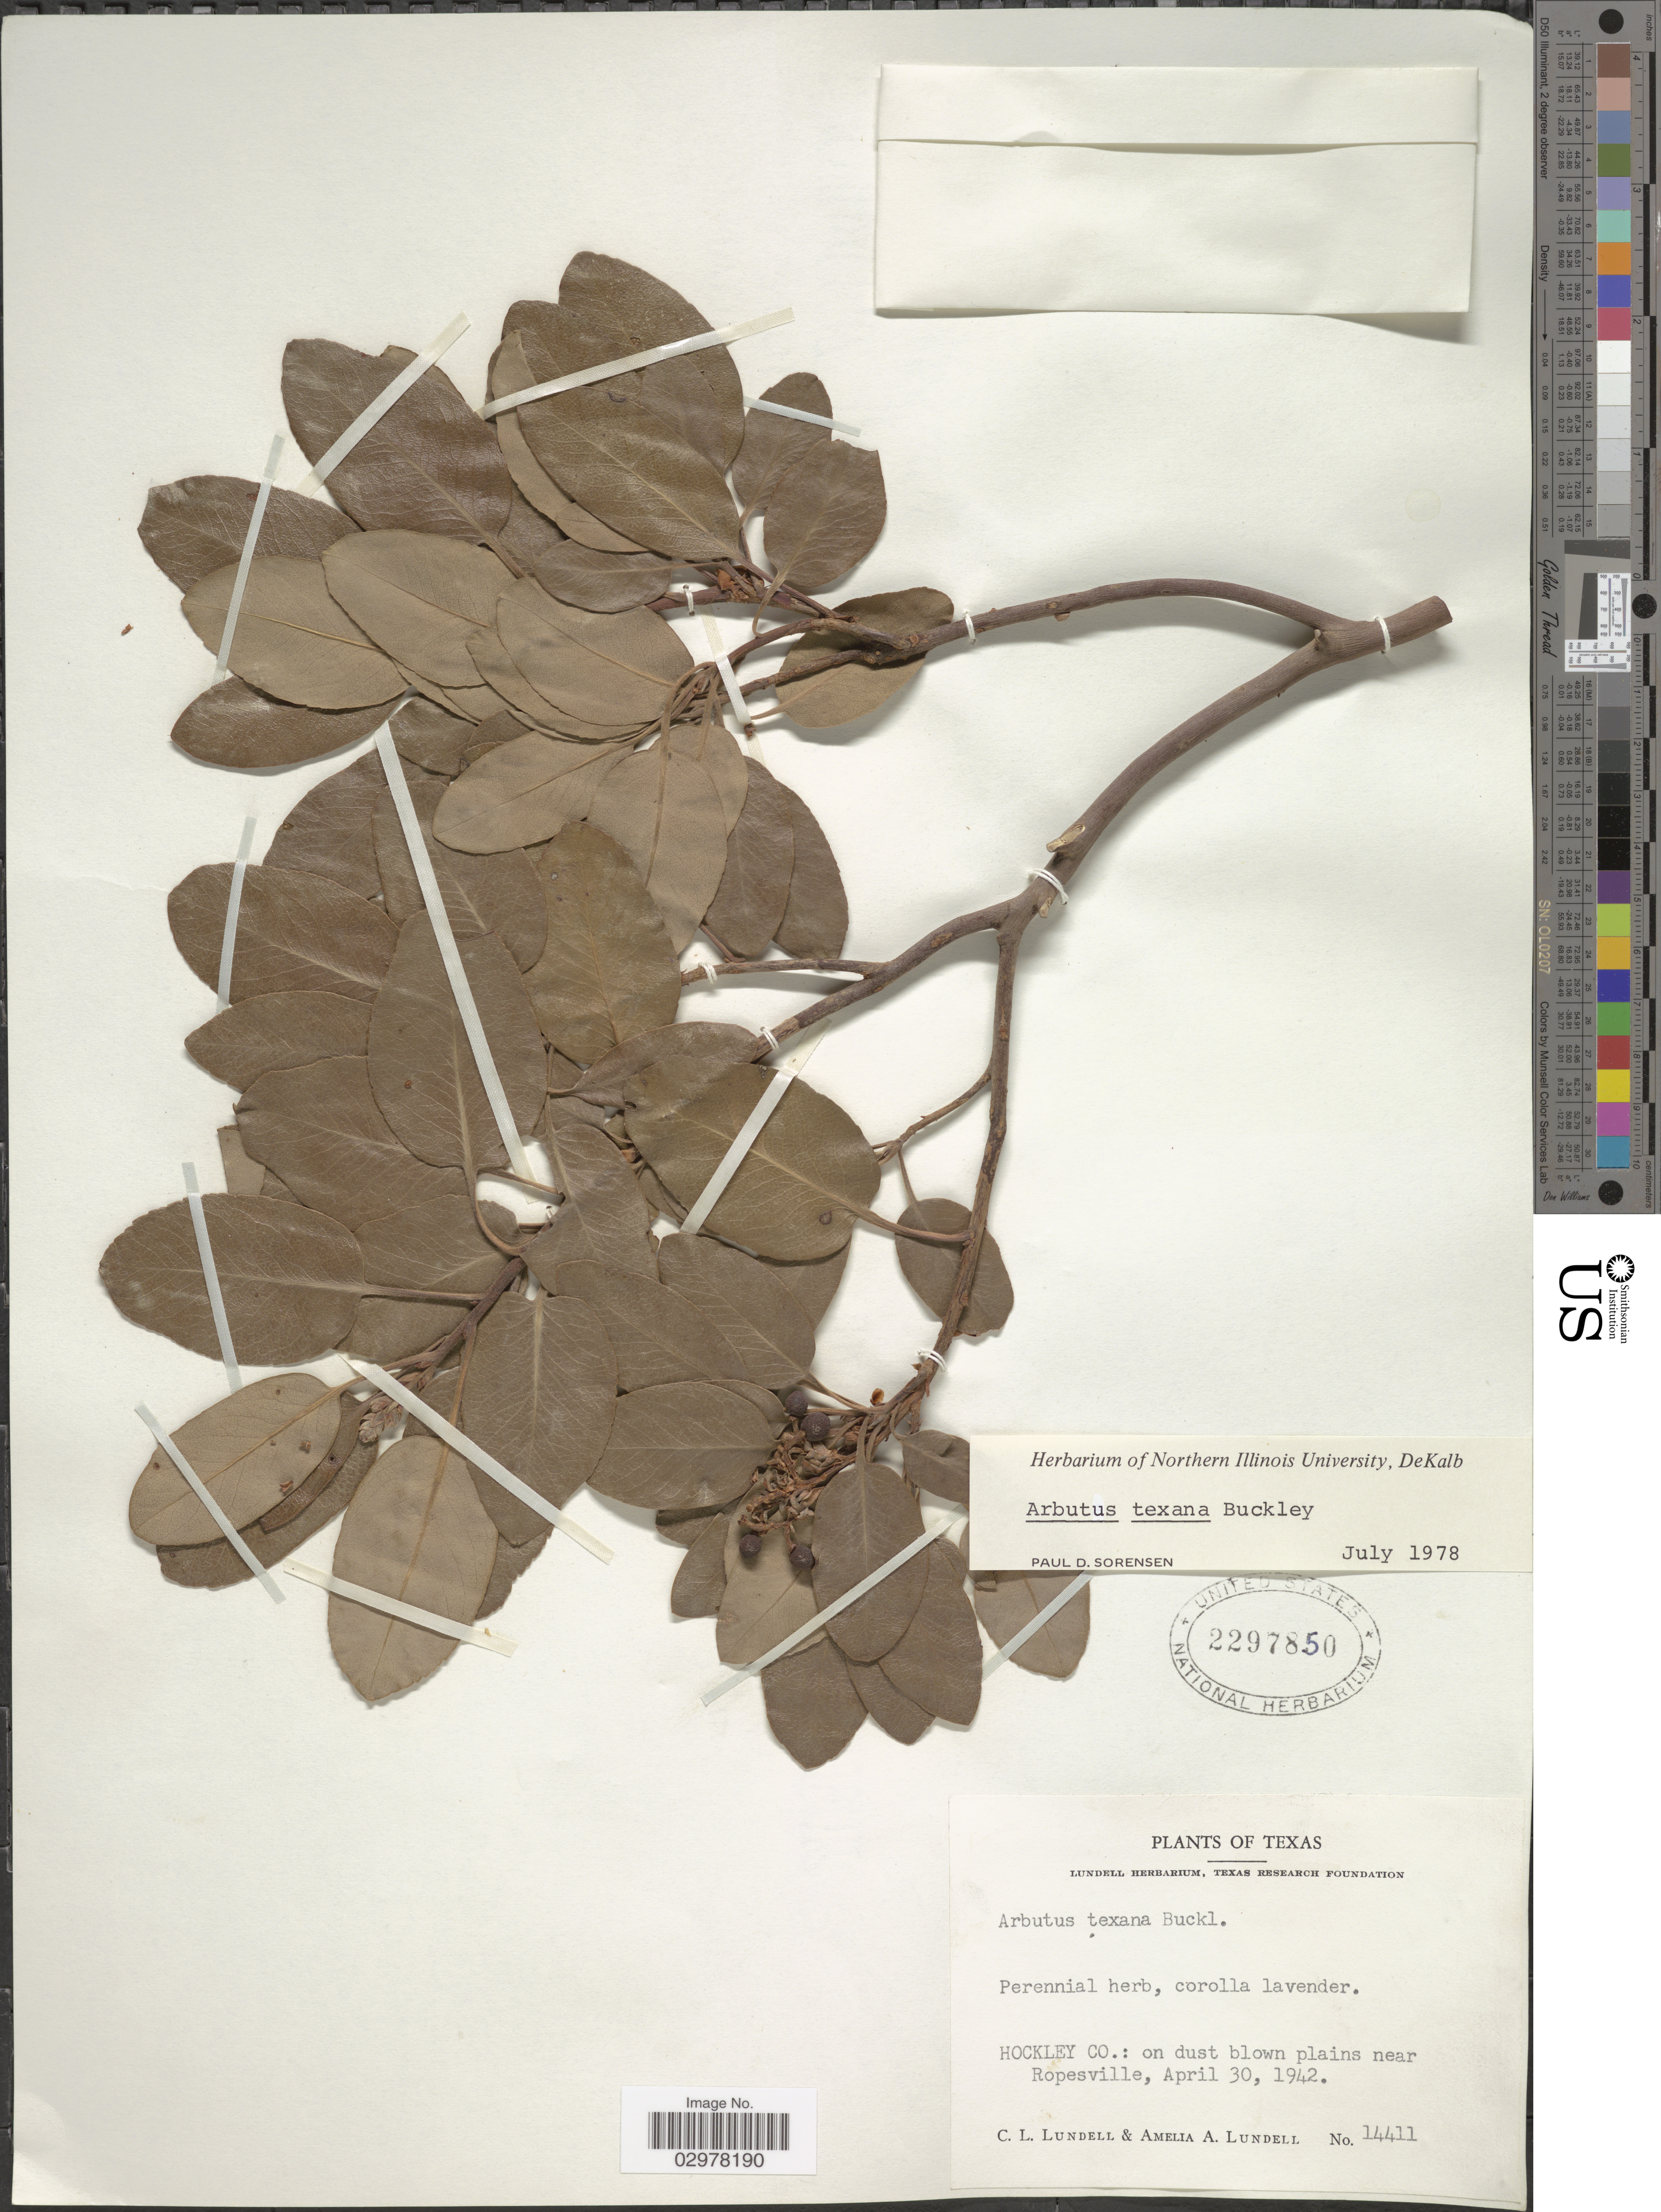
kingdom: Plantae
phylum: Tracheophyta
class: Magnoliopsida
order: Ericales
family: Ericaceae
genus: Arbutus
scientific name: Arbutus texana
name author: Buckley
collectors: C. L. Lundell & A. A. Lundell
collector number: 14411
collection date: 1942-04-30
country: United States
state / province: Texas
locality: Hockley Co.: on dust blown plains near Ropesville.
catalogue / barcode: US 2297850